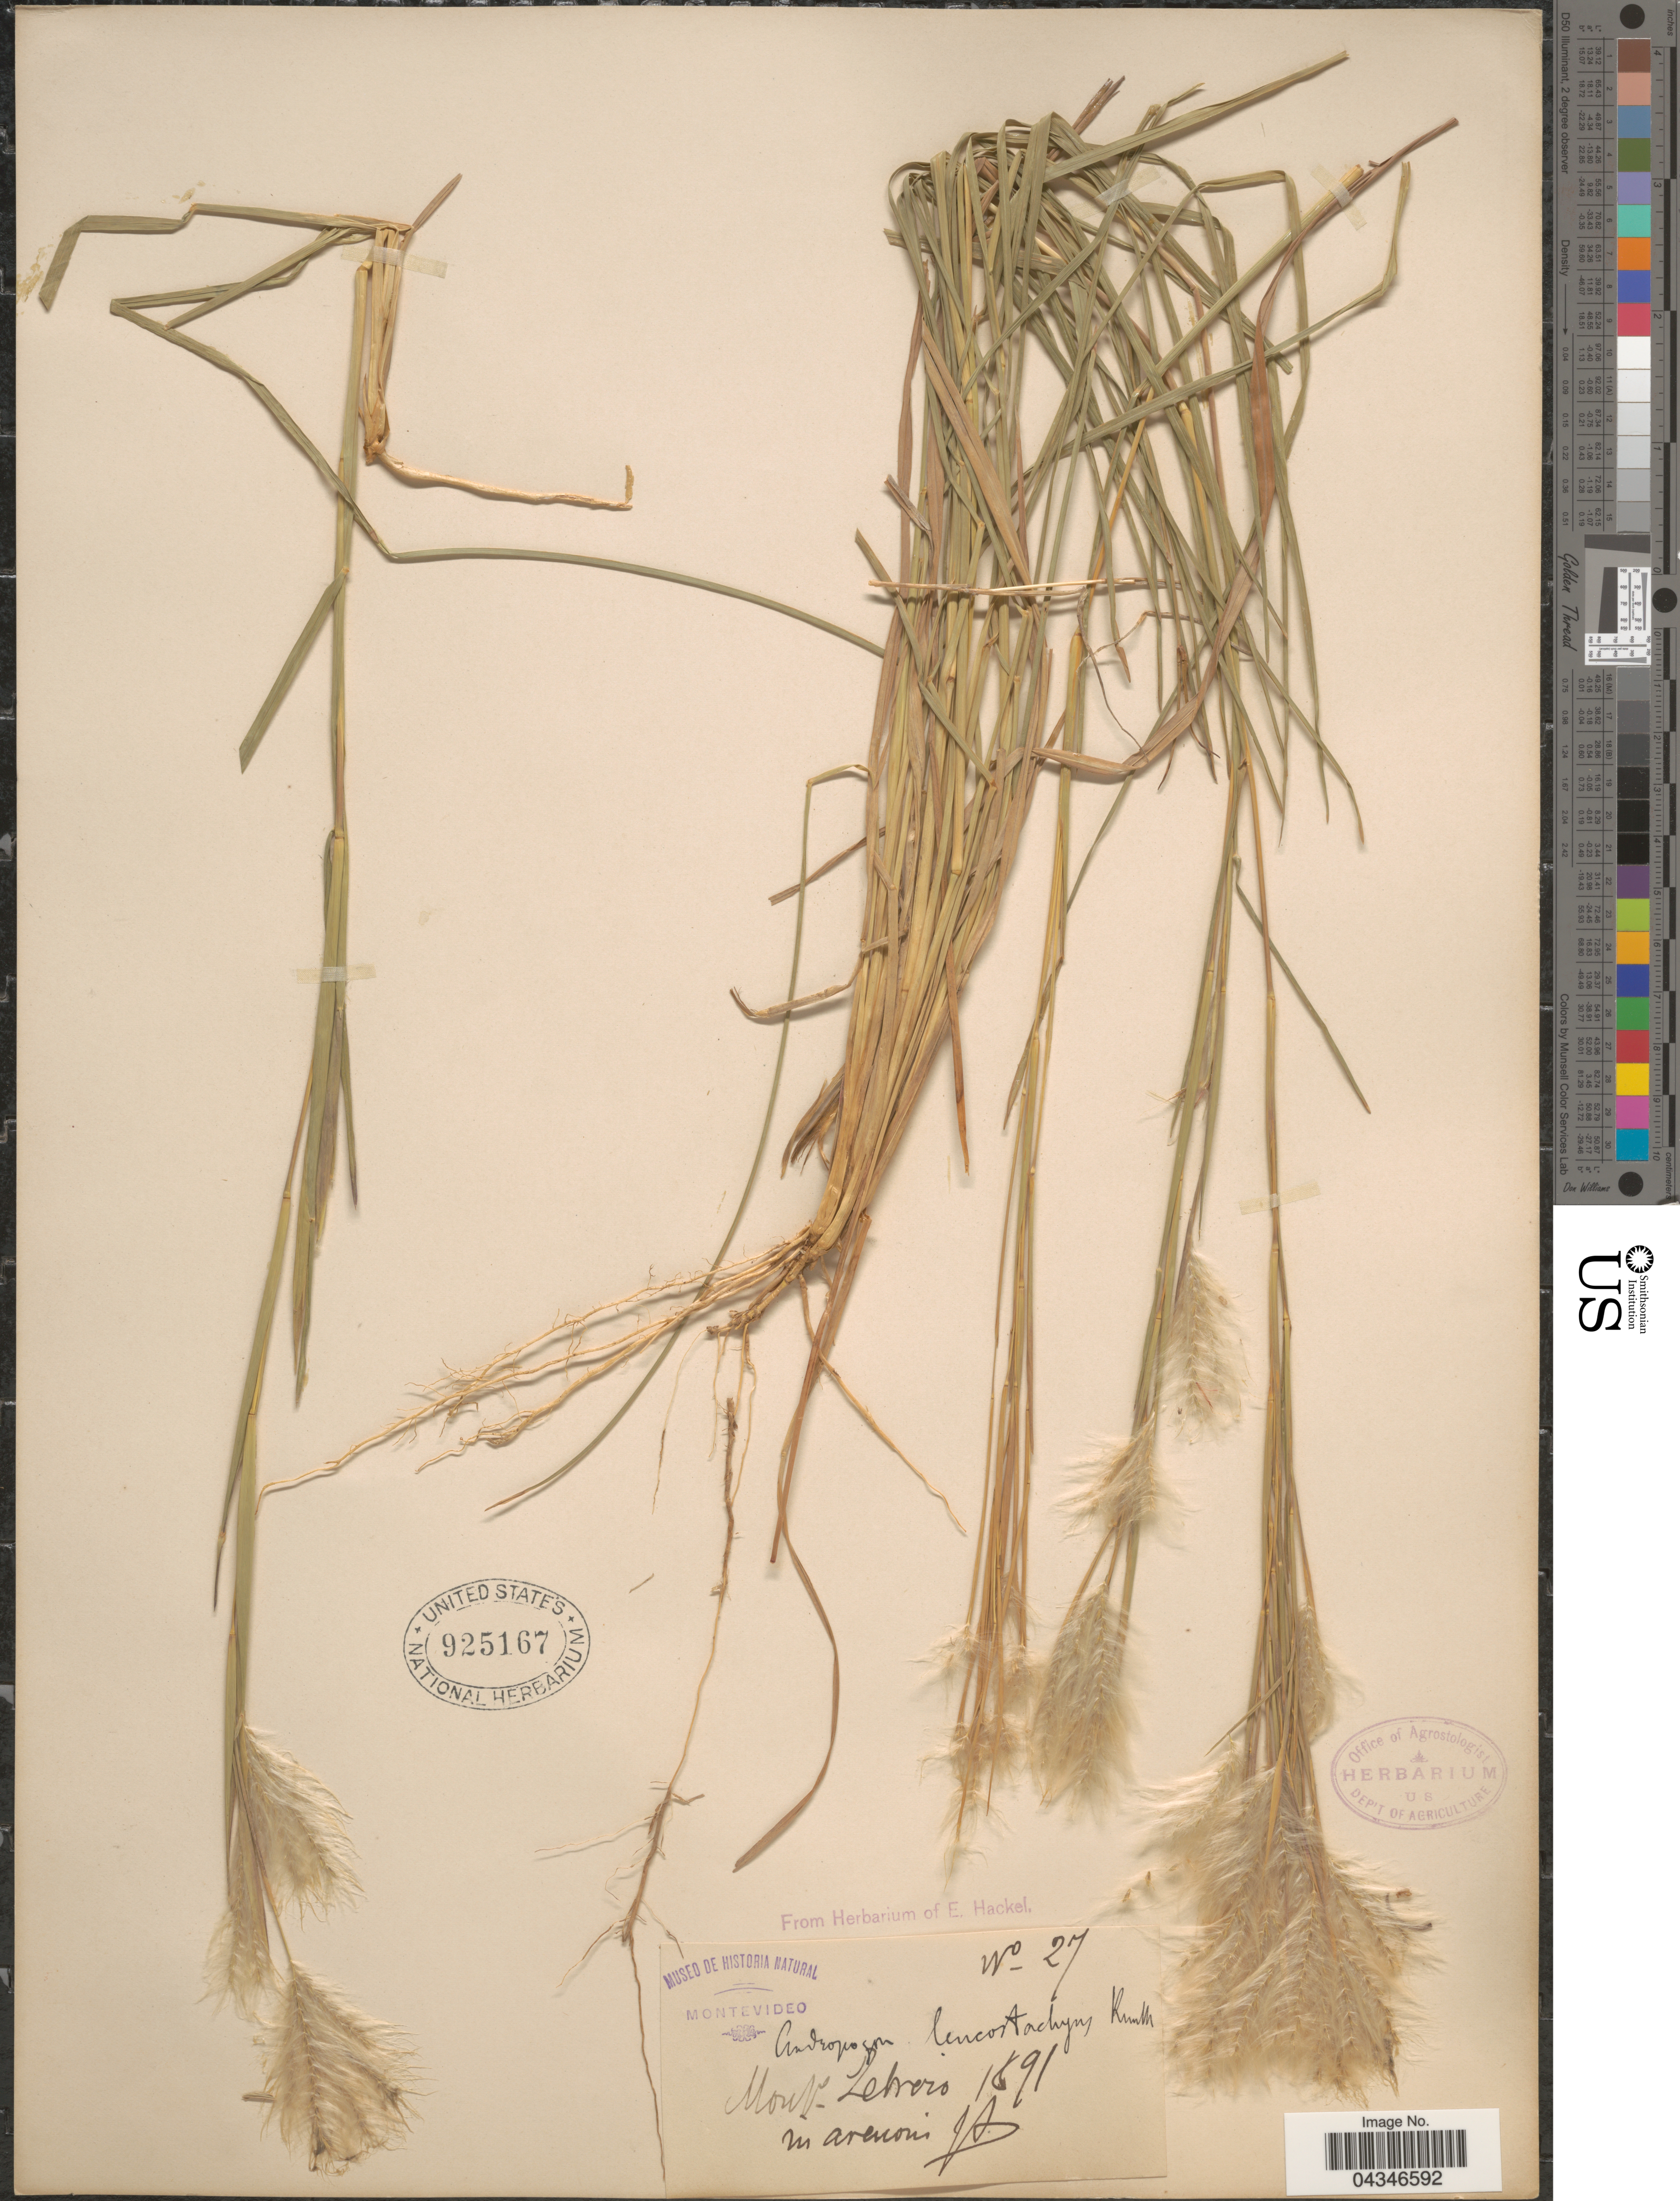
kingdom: Plantae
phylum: Tracheophyta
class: Liliopsida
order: Poales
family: Poaceae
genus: Andropogon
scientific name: Andropogon selloanus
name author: (Hack.) Hack.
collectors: J. D.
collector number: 27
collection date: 1891-02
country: Uruguay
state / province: Montevideo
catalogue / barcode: US 925167